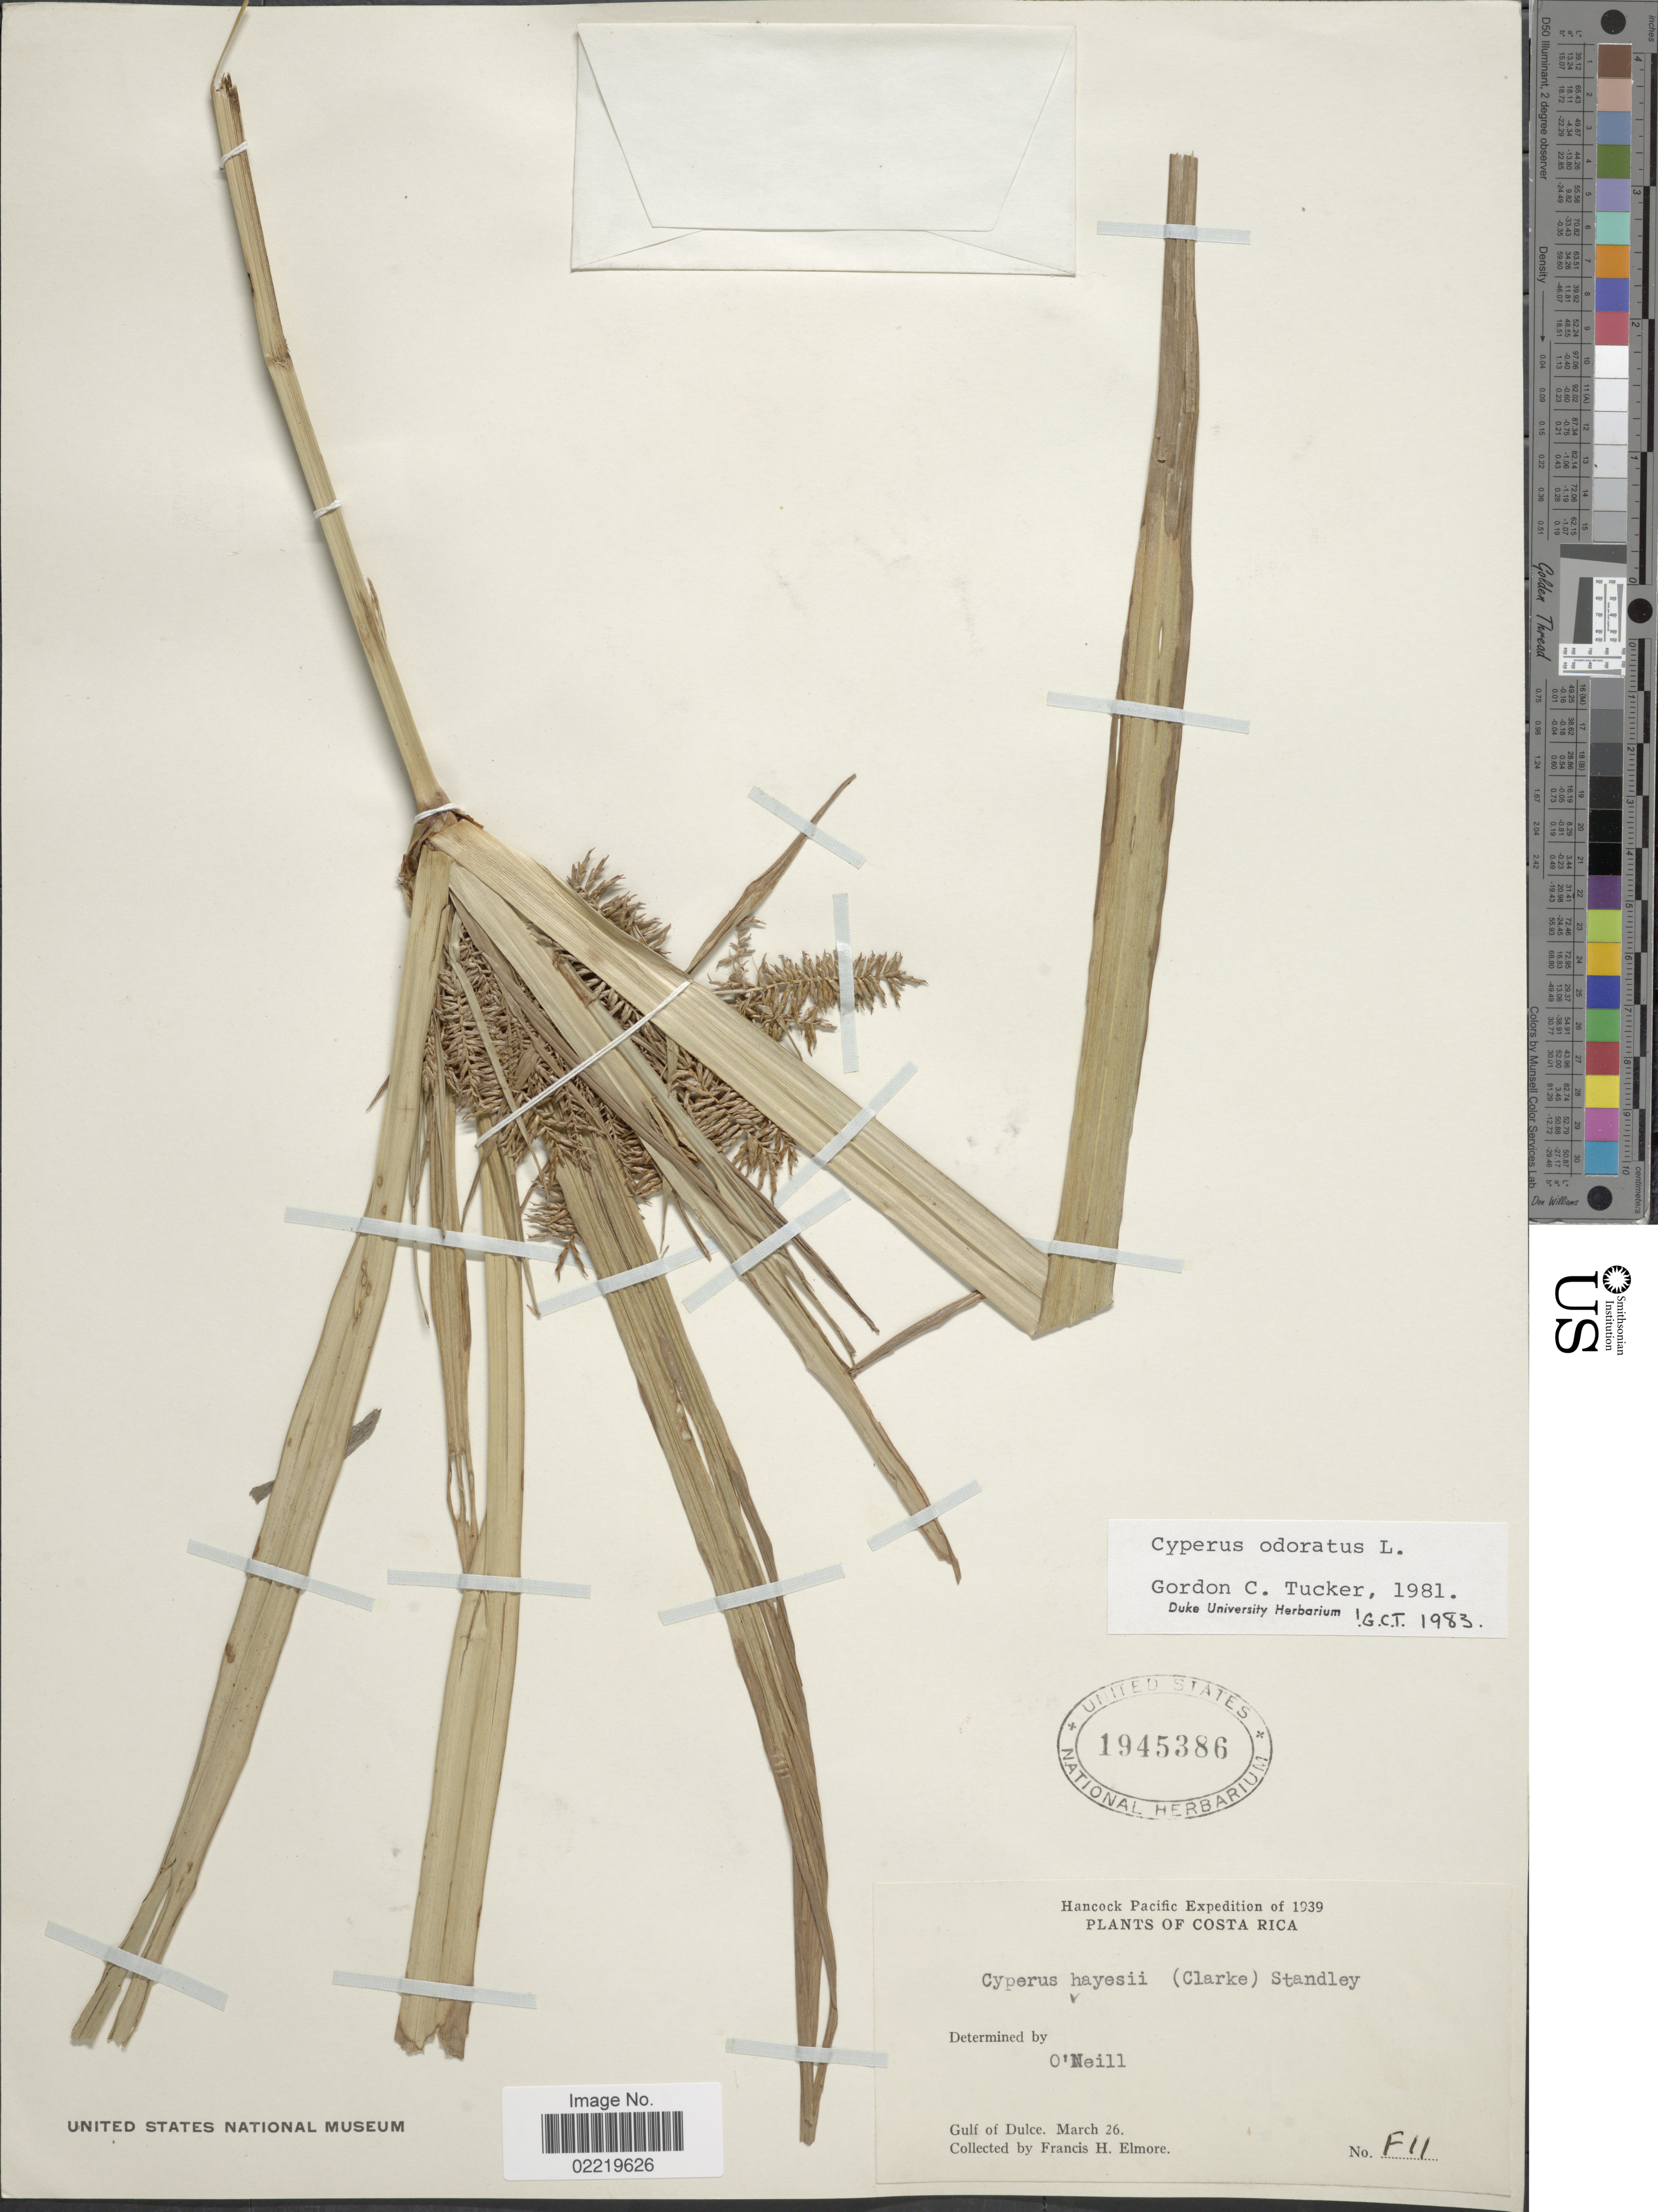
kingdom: Plantae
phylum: Tracheophyta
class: Liliopsida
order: Poales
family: Cyperaceae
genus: Cyperus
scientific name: Cyperus odoratus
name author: L.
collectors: F. H. Elmore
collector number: F11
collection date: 1939-03-26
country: Costa Rica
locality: Gulf of Dulce.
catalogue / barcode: US 1945386